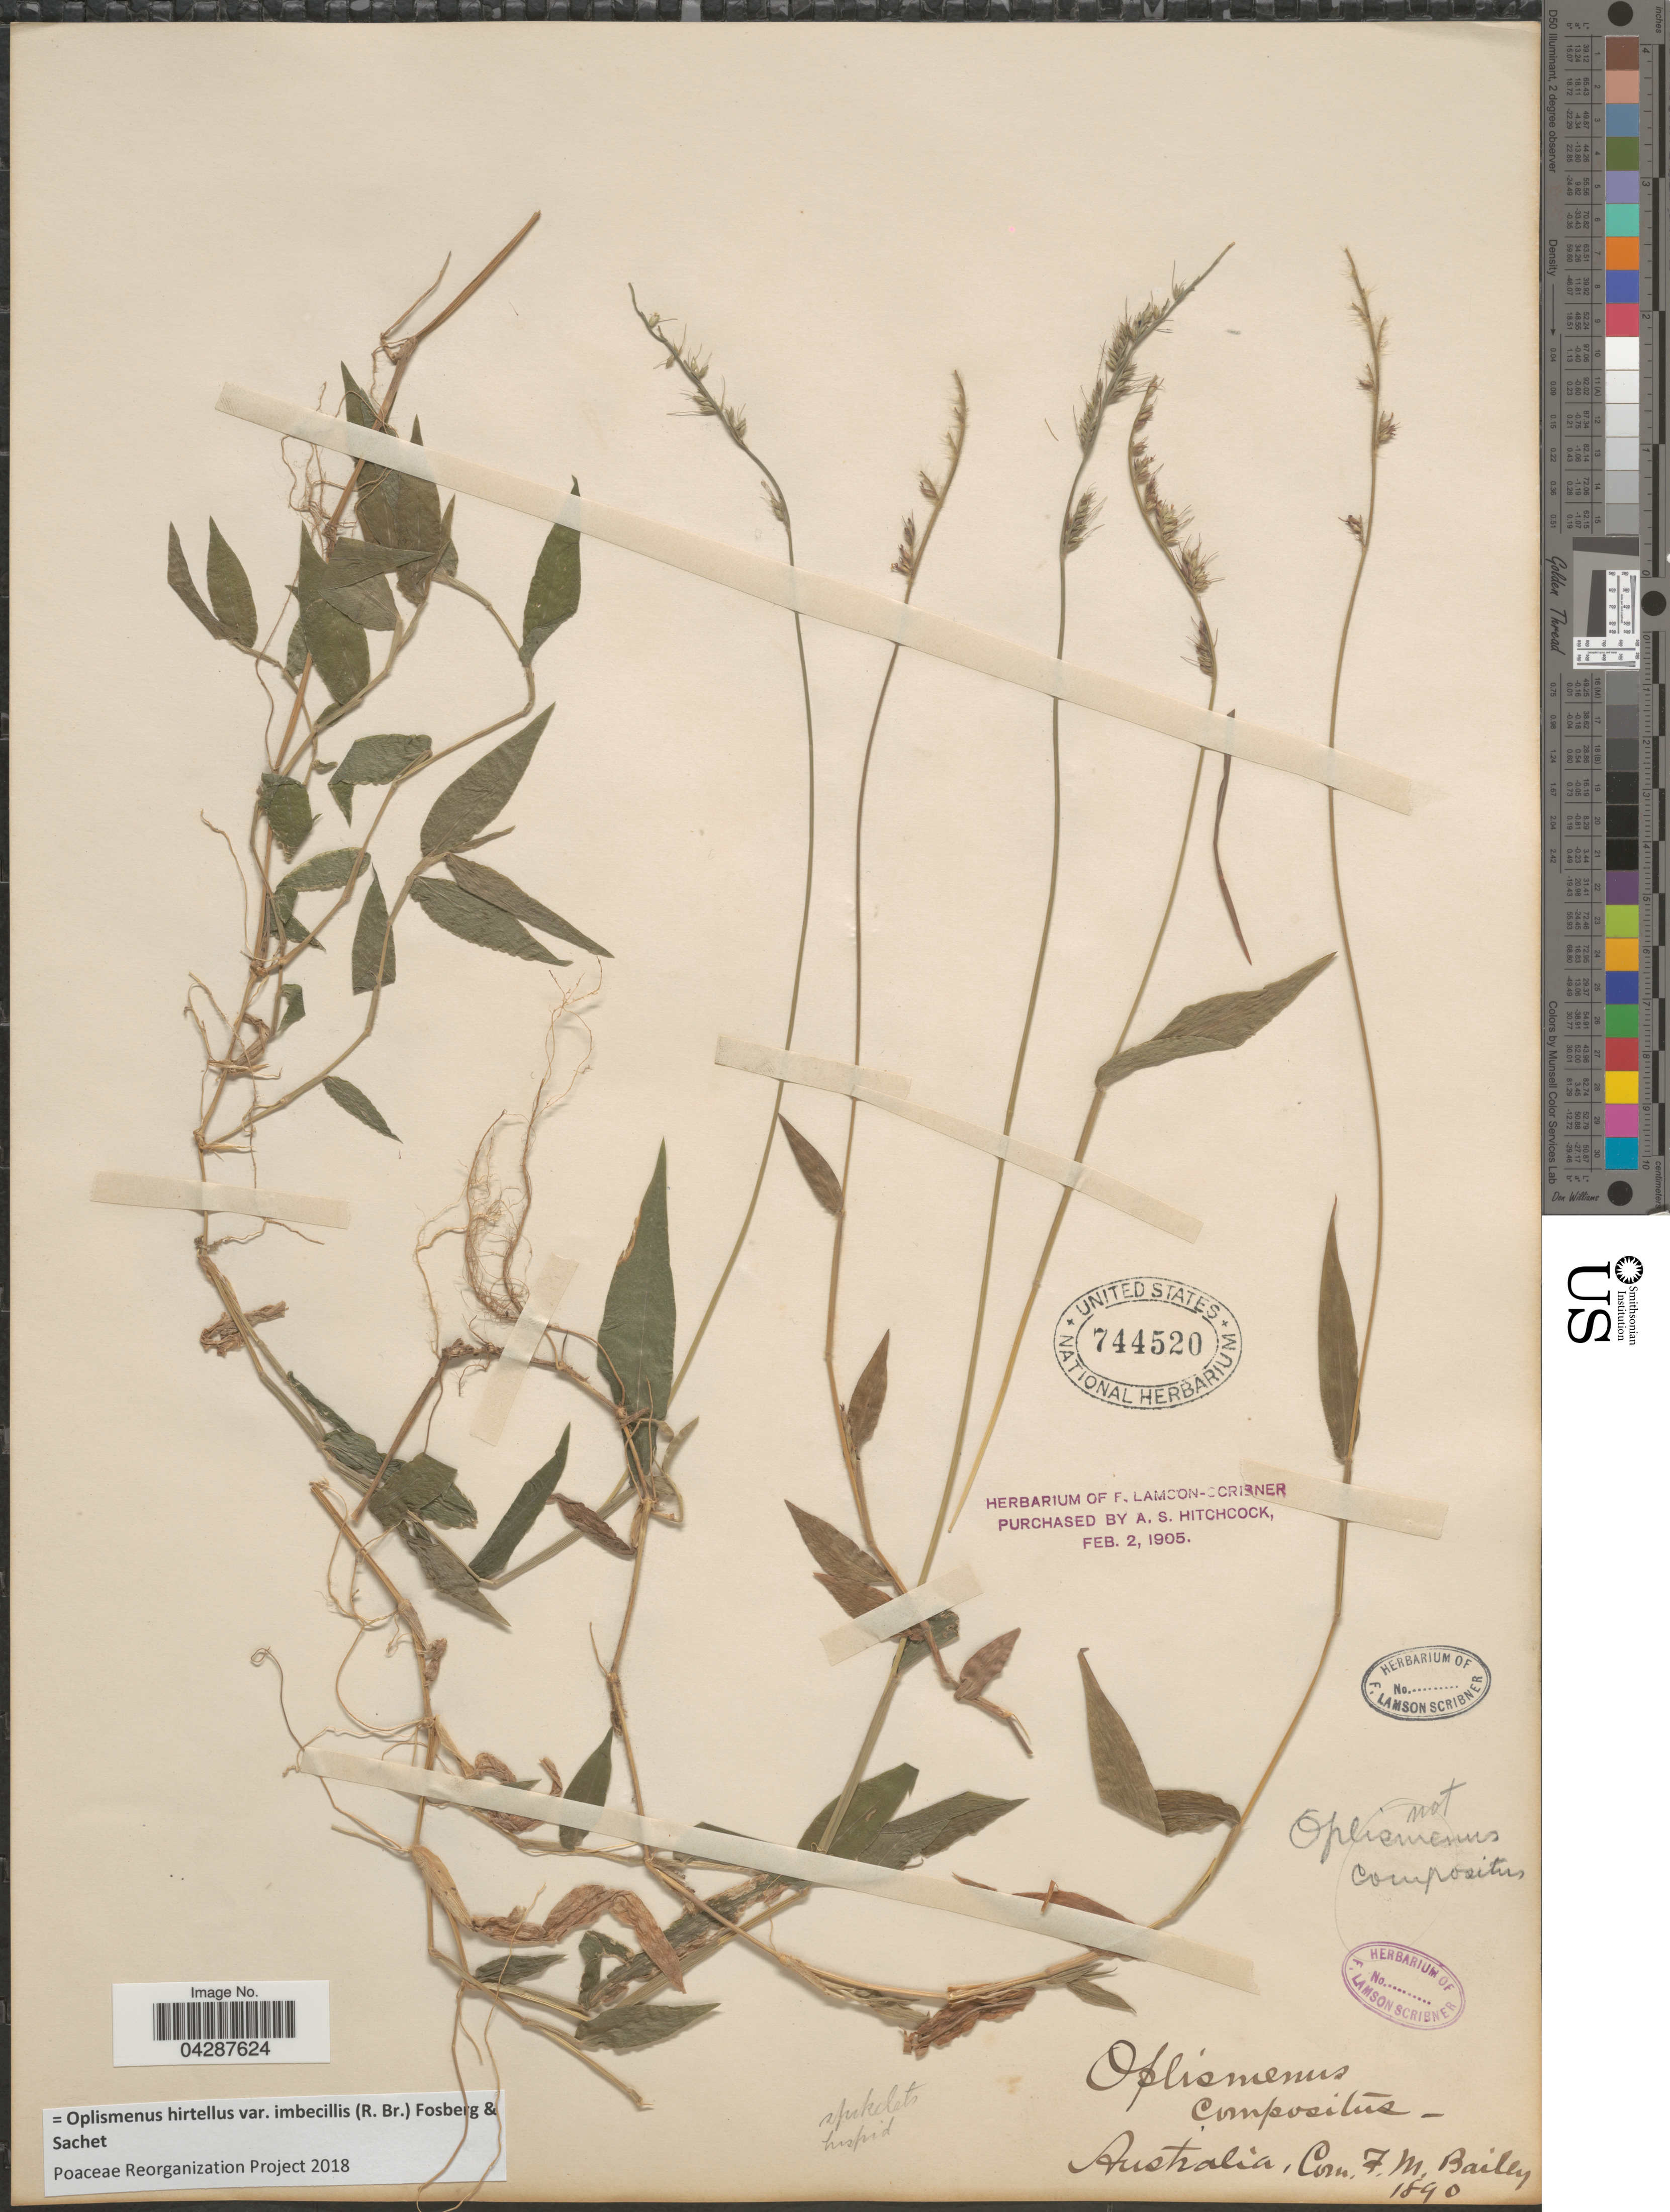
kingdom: Plantae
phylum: Tracheophyta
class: Liliopsida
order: Poales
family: Poaceae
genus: Oplismenus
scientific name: Oplismenus hirtellus var. imbecillis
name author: (R. Br.) Fosberg & Sachet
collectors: ex herb. F. Lamson Scribner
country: Australia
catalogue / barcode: US 744520